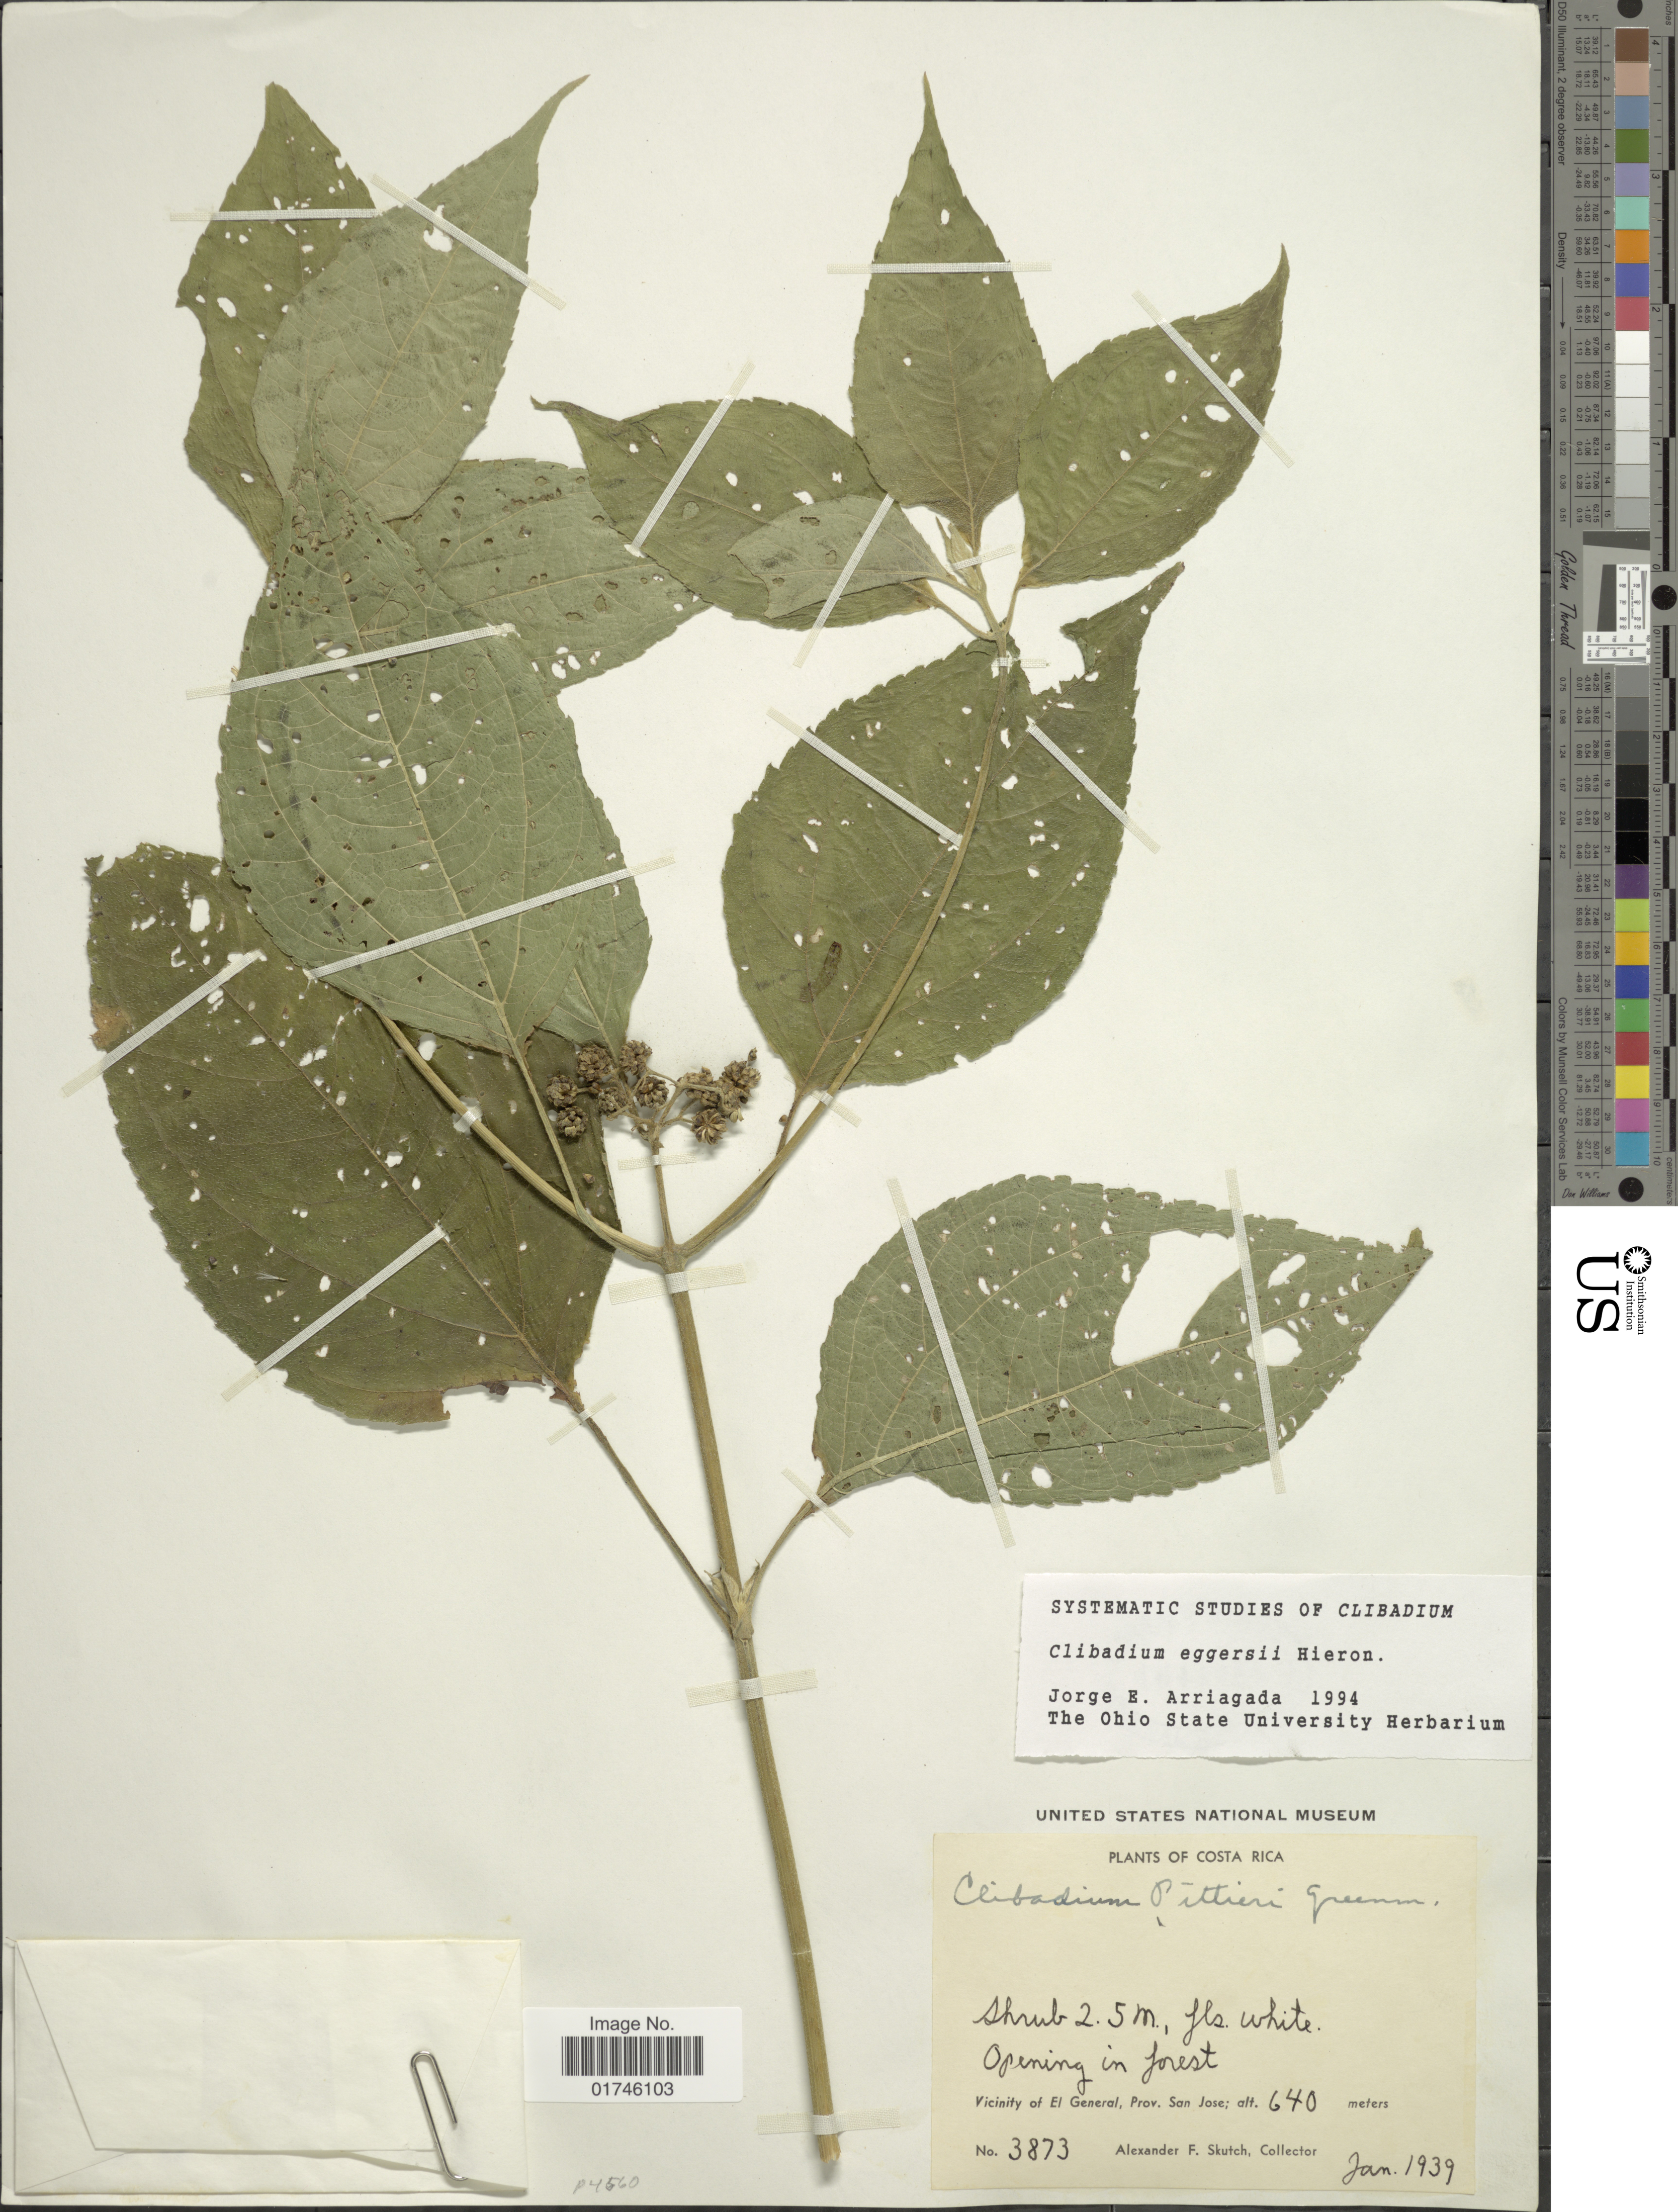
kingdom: Plantae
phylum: Tracheophyta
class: Magnoliopsida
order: Asterales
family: Asteraceae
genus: Clibadium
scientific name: Clibadium eggersii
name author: Hieron.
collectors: A. F. Skutch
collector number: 3873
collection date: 1939-01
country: Costa Rica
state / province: San José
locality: Vicinity of El General Prov. San Jose.